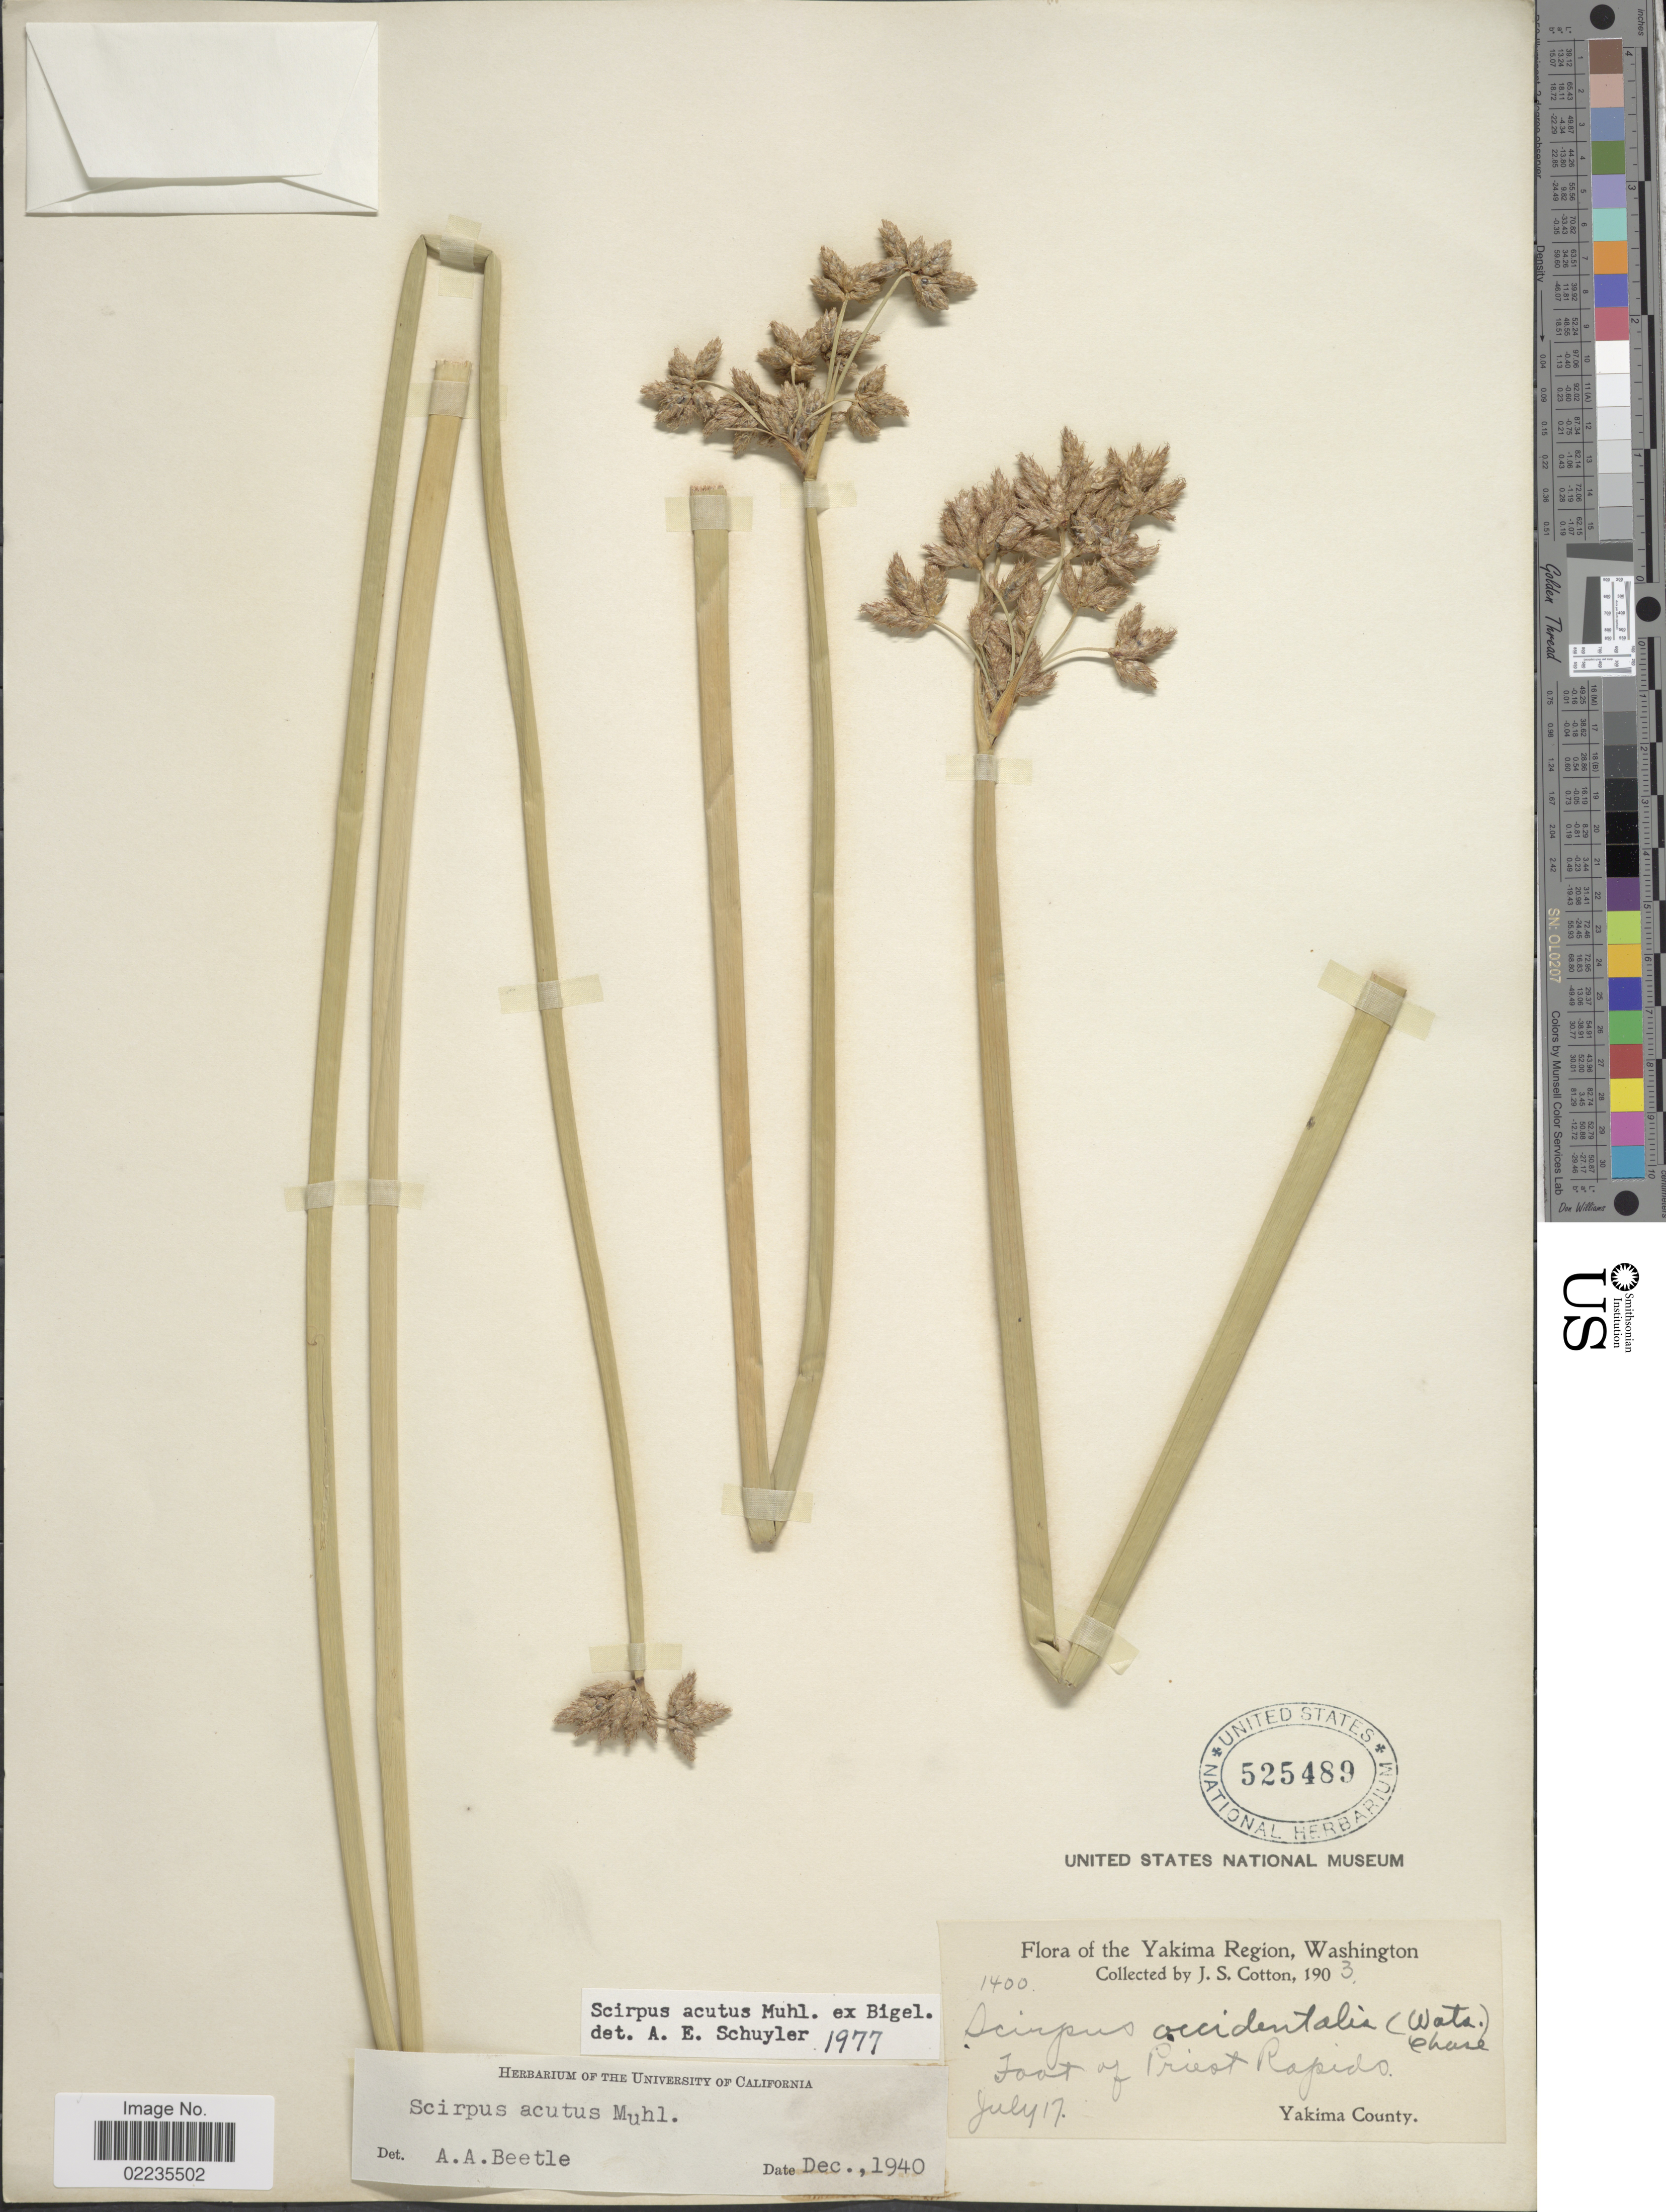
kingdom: Plantae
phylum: Tracheophyta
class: Liliopsida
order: Poales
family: Cyperaceae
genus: Schoenoplectus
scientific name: Schoenoplectus acutus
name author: (Muhl. ex Bigelow) Á. Löve & D. Löve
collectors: J. S. Cotton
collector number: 1400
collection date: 1903-07-17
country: United States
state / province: Washington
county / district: Yakima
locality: Yakima Region, Washington, Foat of Priest Rapido, Yakima County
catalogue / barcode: US 525489